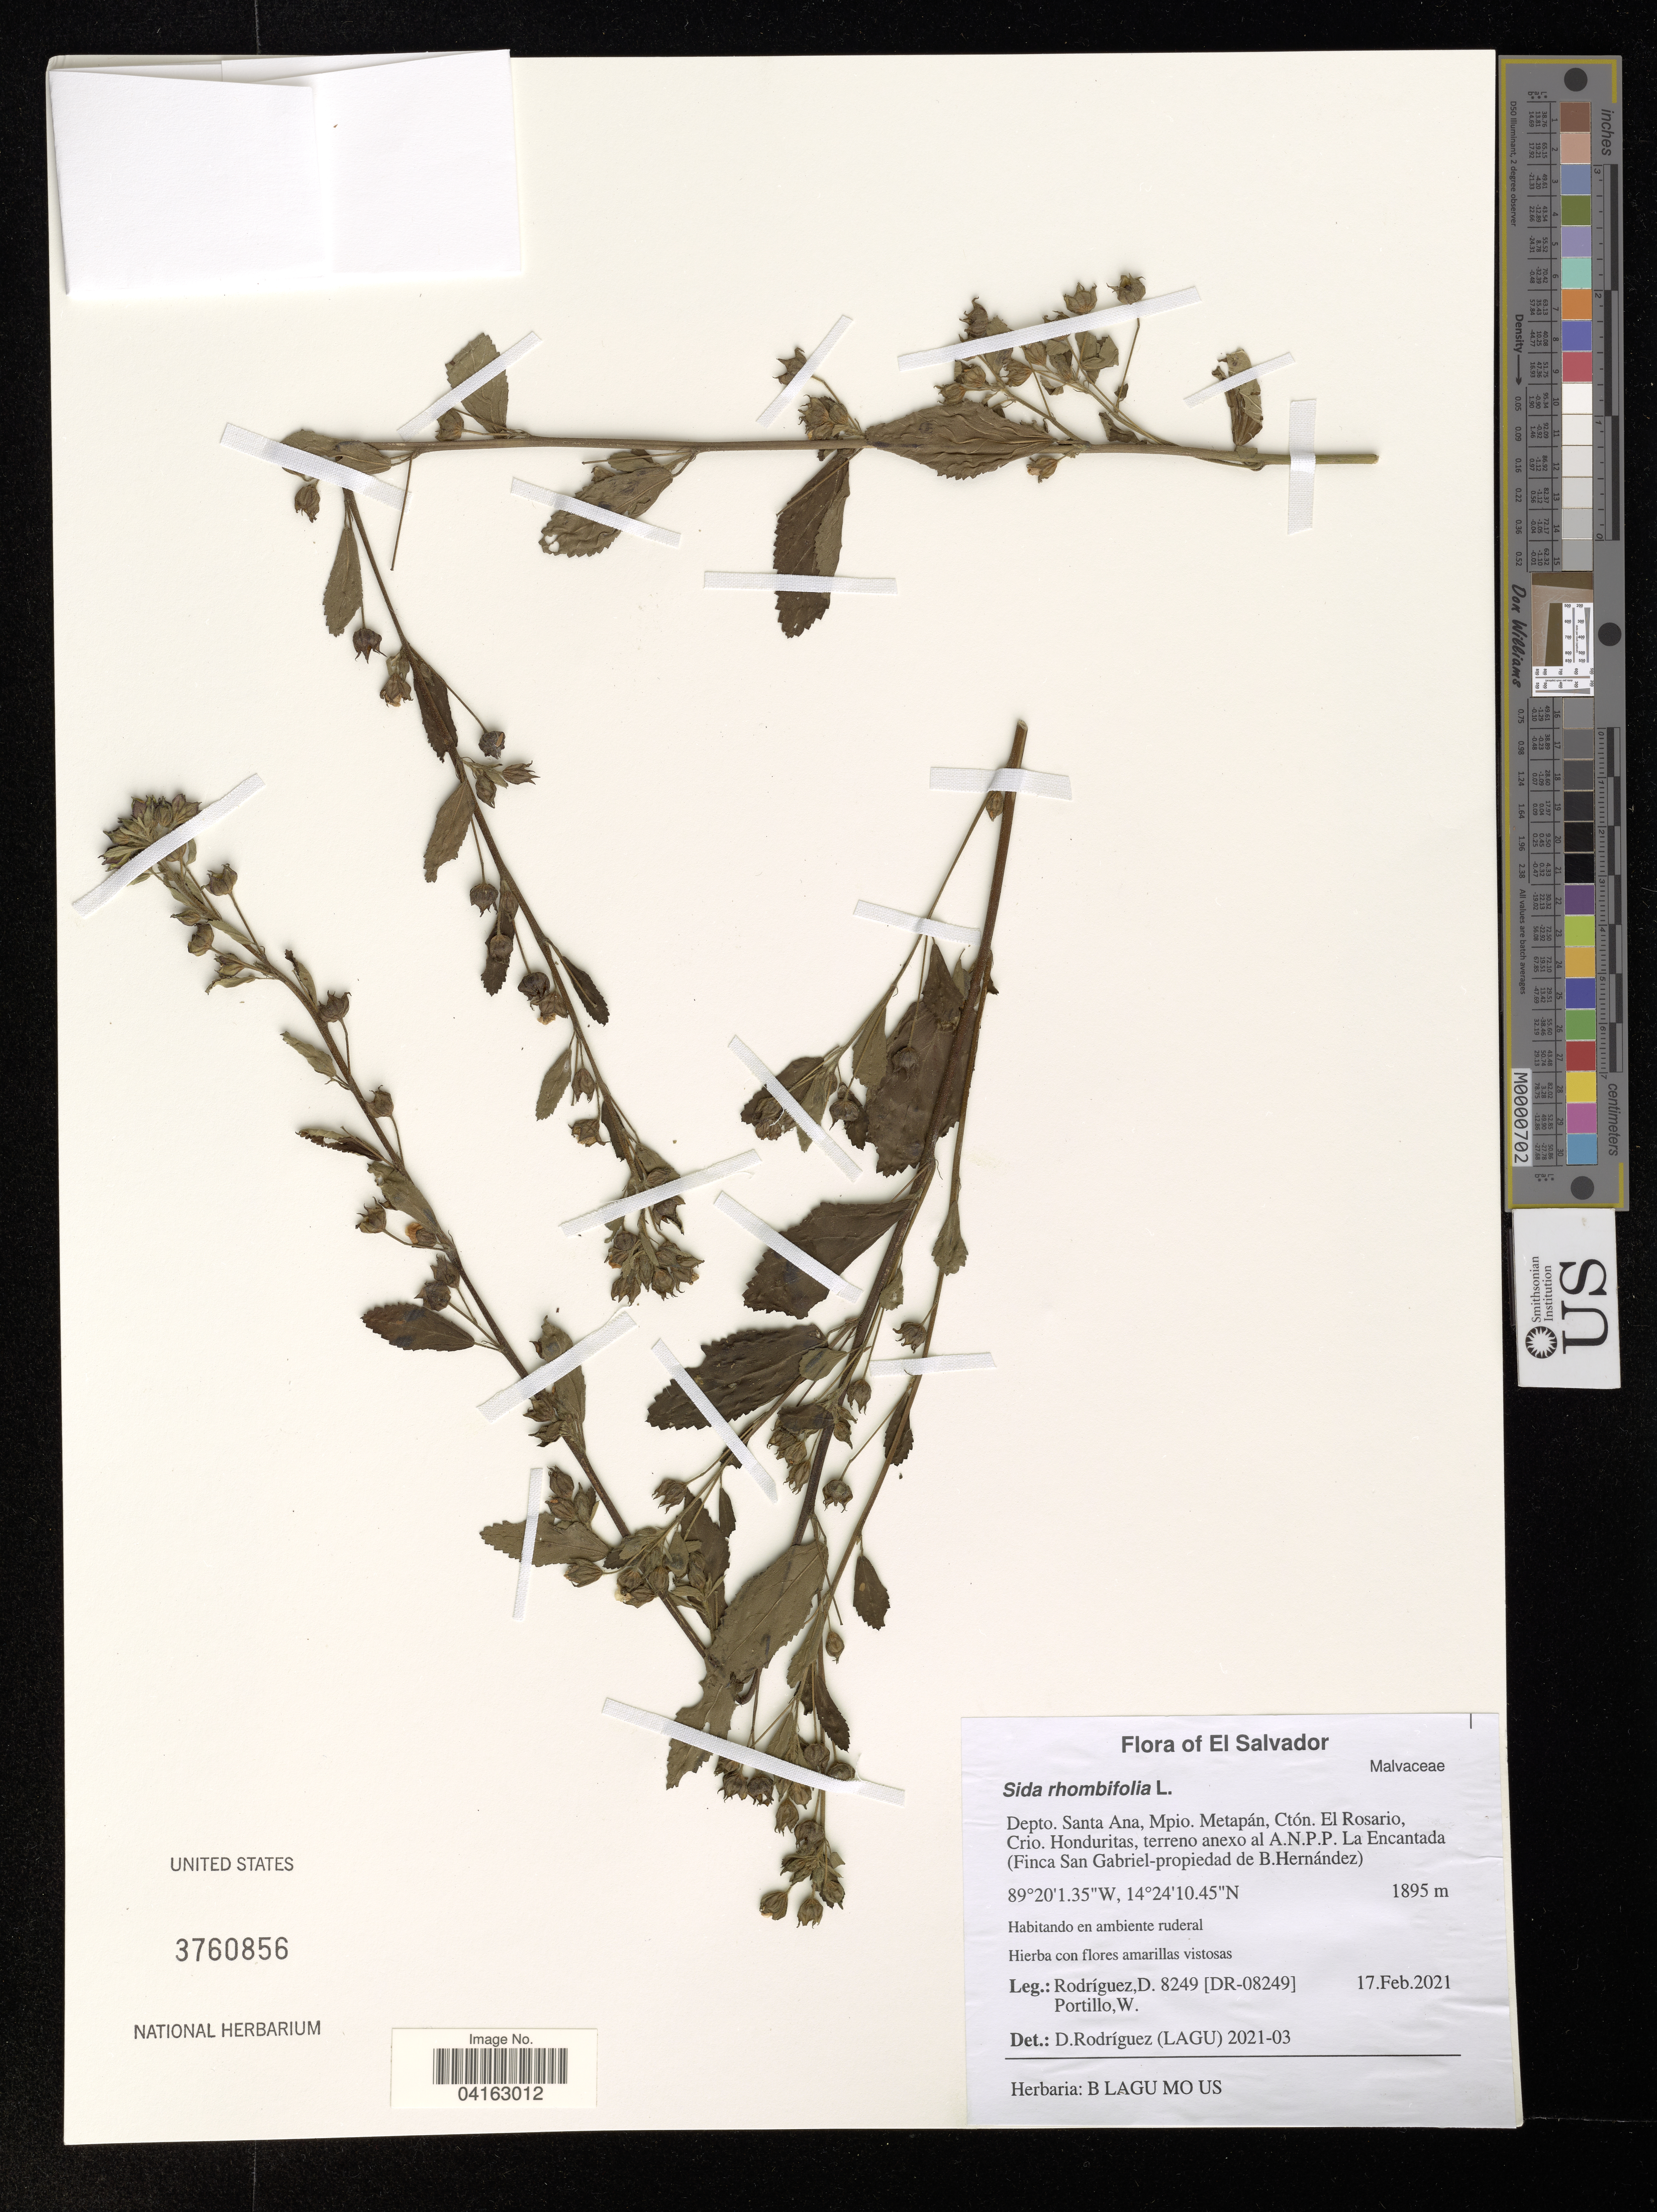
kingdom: Plantae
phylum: Tracheophyta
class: Magnoliopsida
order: Malvales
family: Malvaceae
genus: Sida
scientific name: Sida rhombifolia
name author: L.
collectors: D. Rodriguez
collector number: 8249 / [DR-08249]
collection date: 2021-02-17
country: El Salvador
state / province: Santa Ana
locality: Depto. Santa Ana, Mpio. Metapán, Ctón. El Rosario, Crio. Honduritas, terreno anexo al A.N.P.P. La Encantada (Finca San Gabriel-propiedad de B.Hernández).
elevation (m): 1895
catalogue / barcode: US 3760856